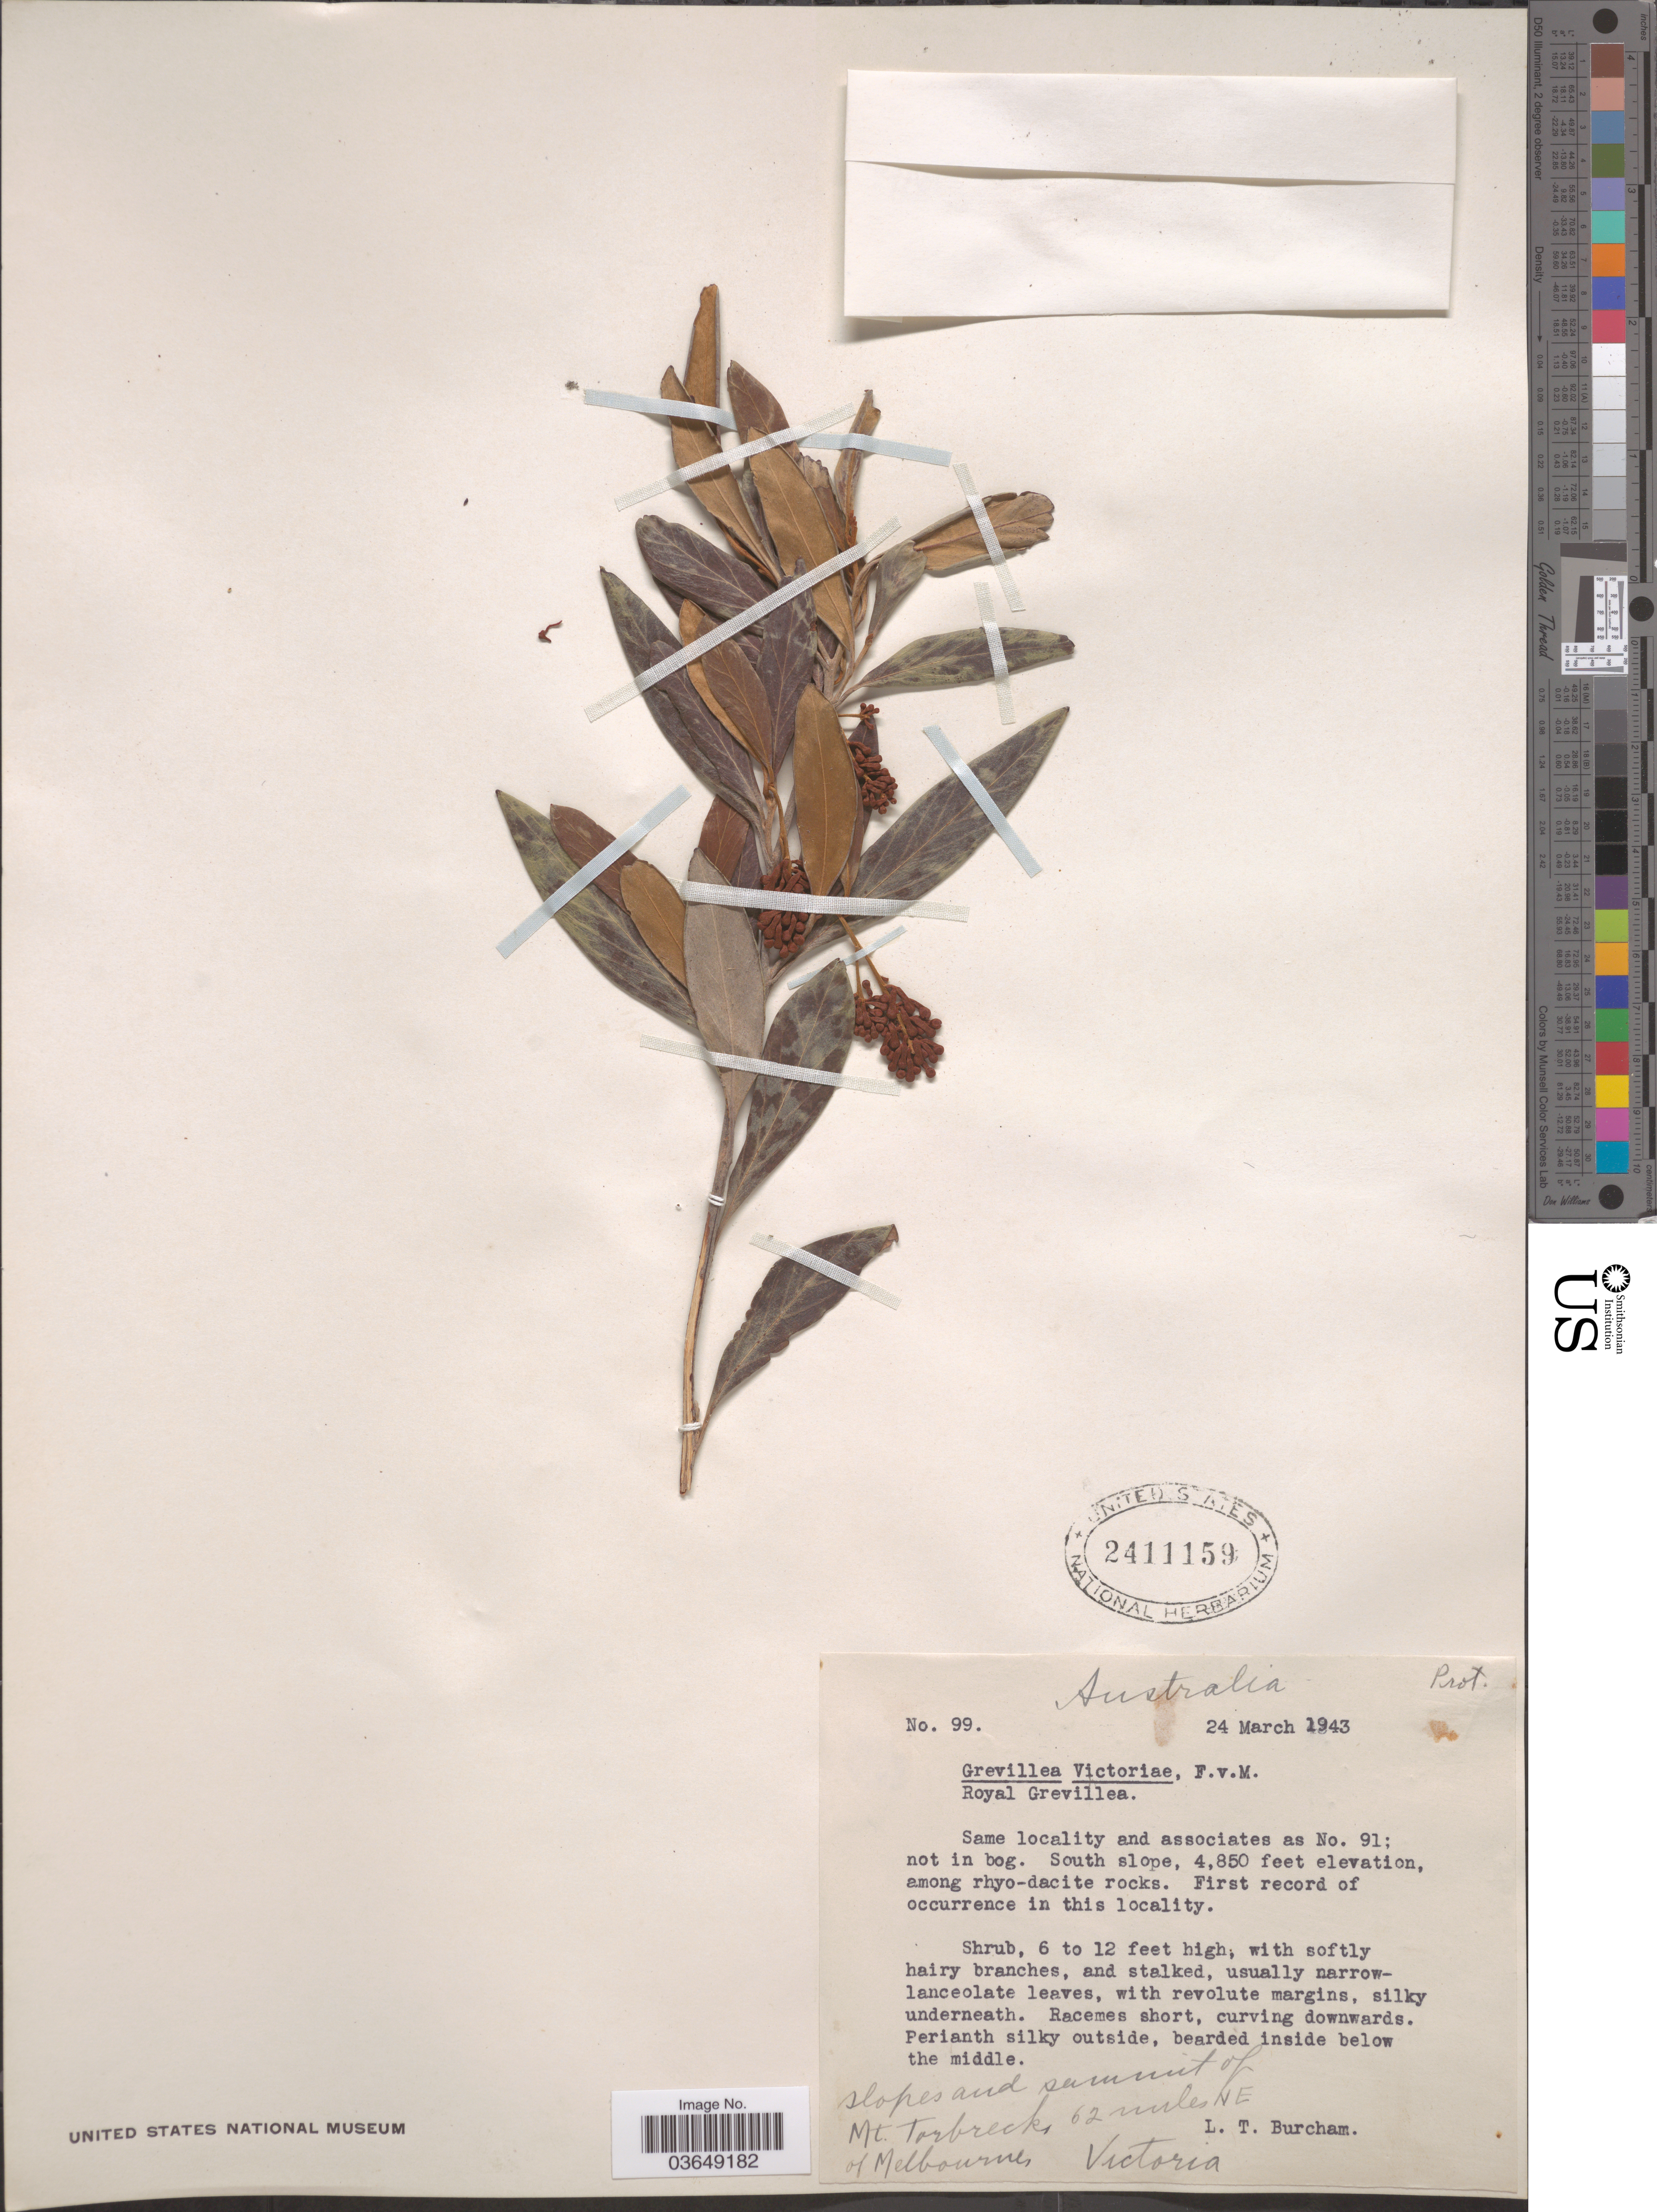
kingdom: Plantae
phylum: Tracheophyta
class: Magnoliopsida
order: Proteales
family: Proteaceae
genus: Grevillea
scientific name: Grevillea victoriae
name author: F. Muell.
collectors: L. Burcham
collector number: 99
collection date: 1943-03-24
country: Australia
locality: Slopes and summit of Mt. Torbreck, 62 miles NE of Melbourne, Victoria. South slope.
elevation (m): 1478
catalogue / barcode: US 2411159